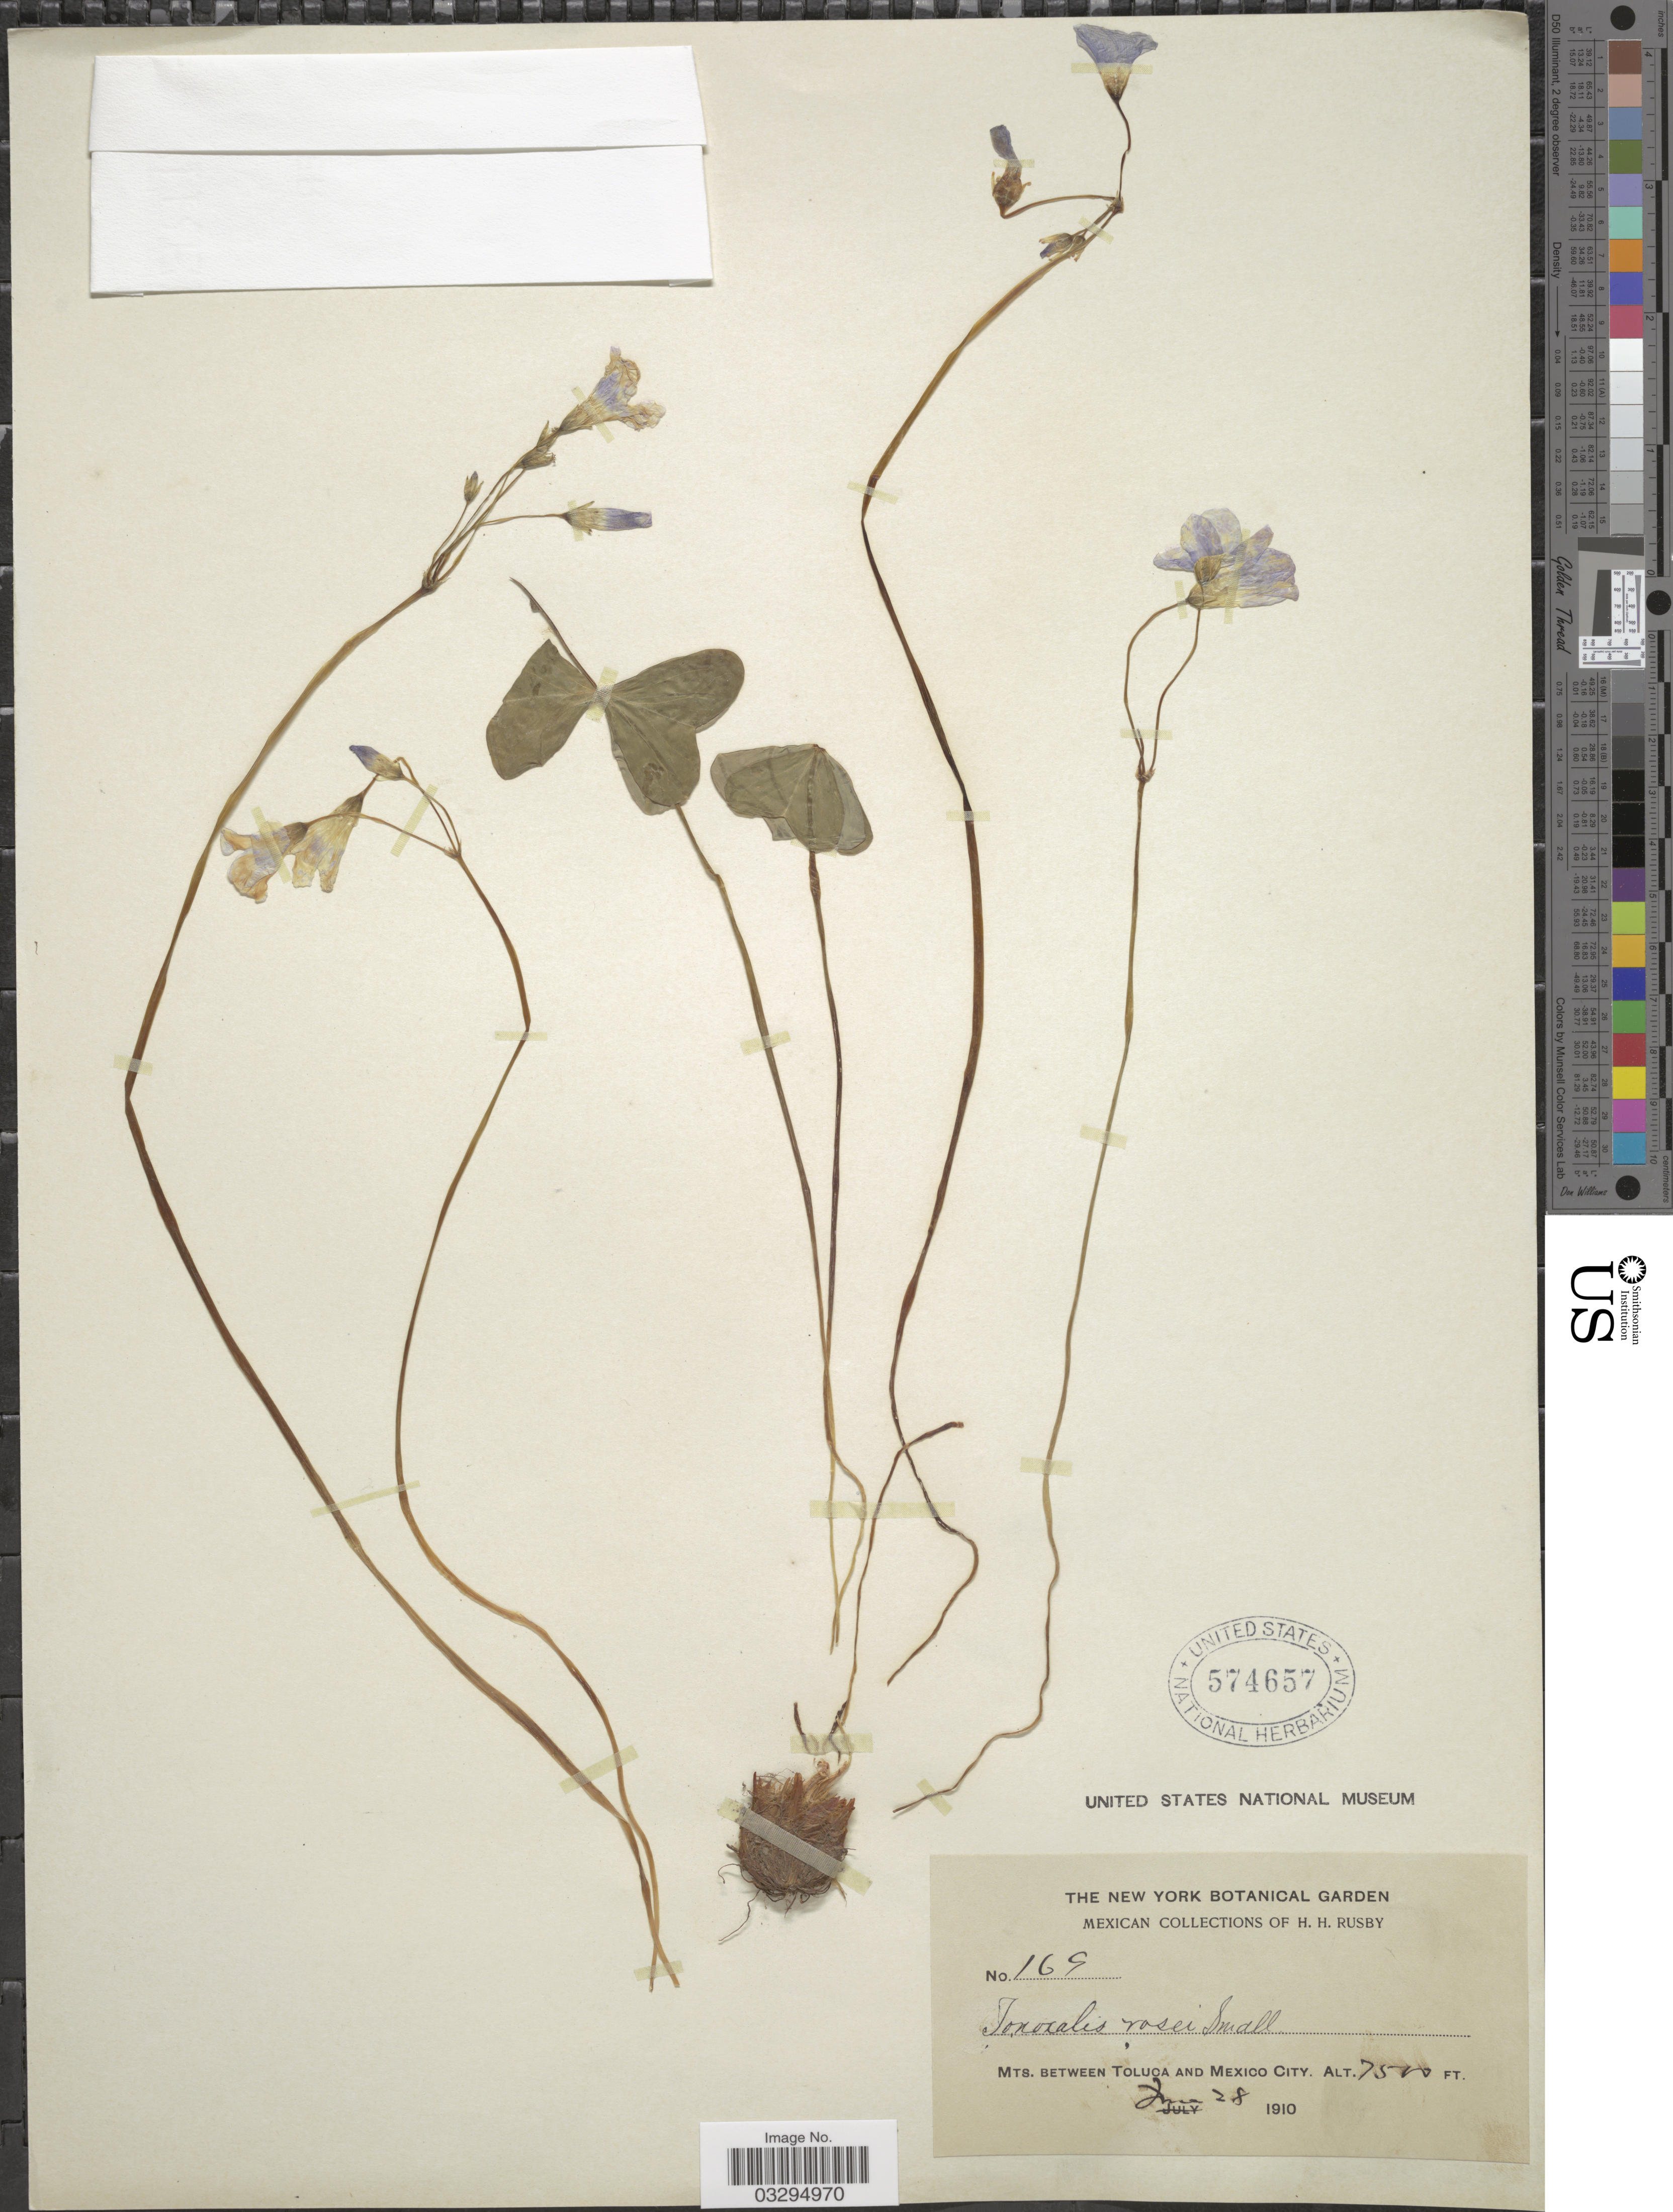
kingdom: Plantae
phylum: Tracheophyta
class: Magnoliopsida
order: Oxalidales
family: Oxalidaceae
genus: Oxalis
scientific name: Oxalis nelsonii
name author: (Small) R. Knuth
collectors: H. H. Rusby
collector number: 169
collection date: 1910-06-28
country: Mexico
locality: Mts. between Toluca and Mexico City.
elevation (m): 2286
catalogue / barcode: US 574657